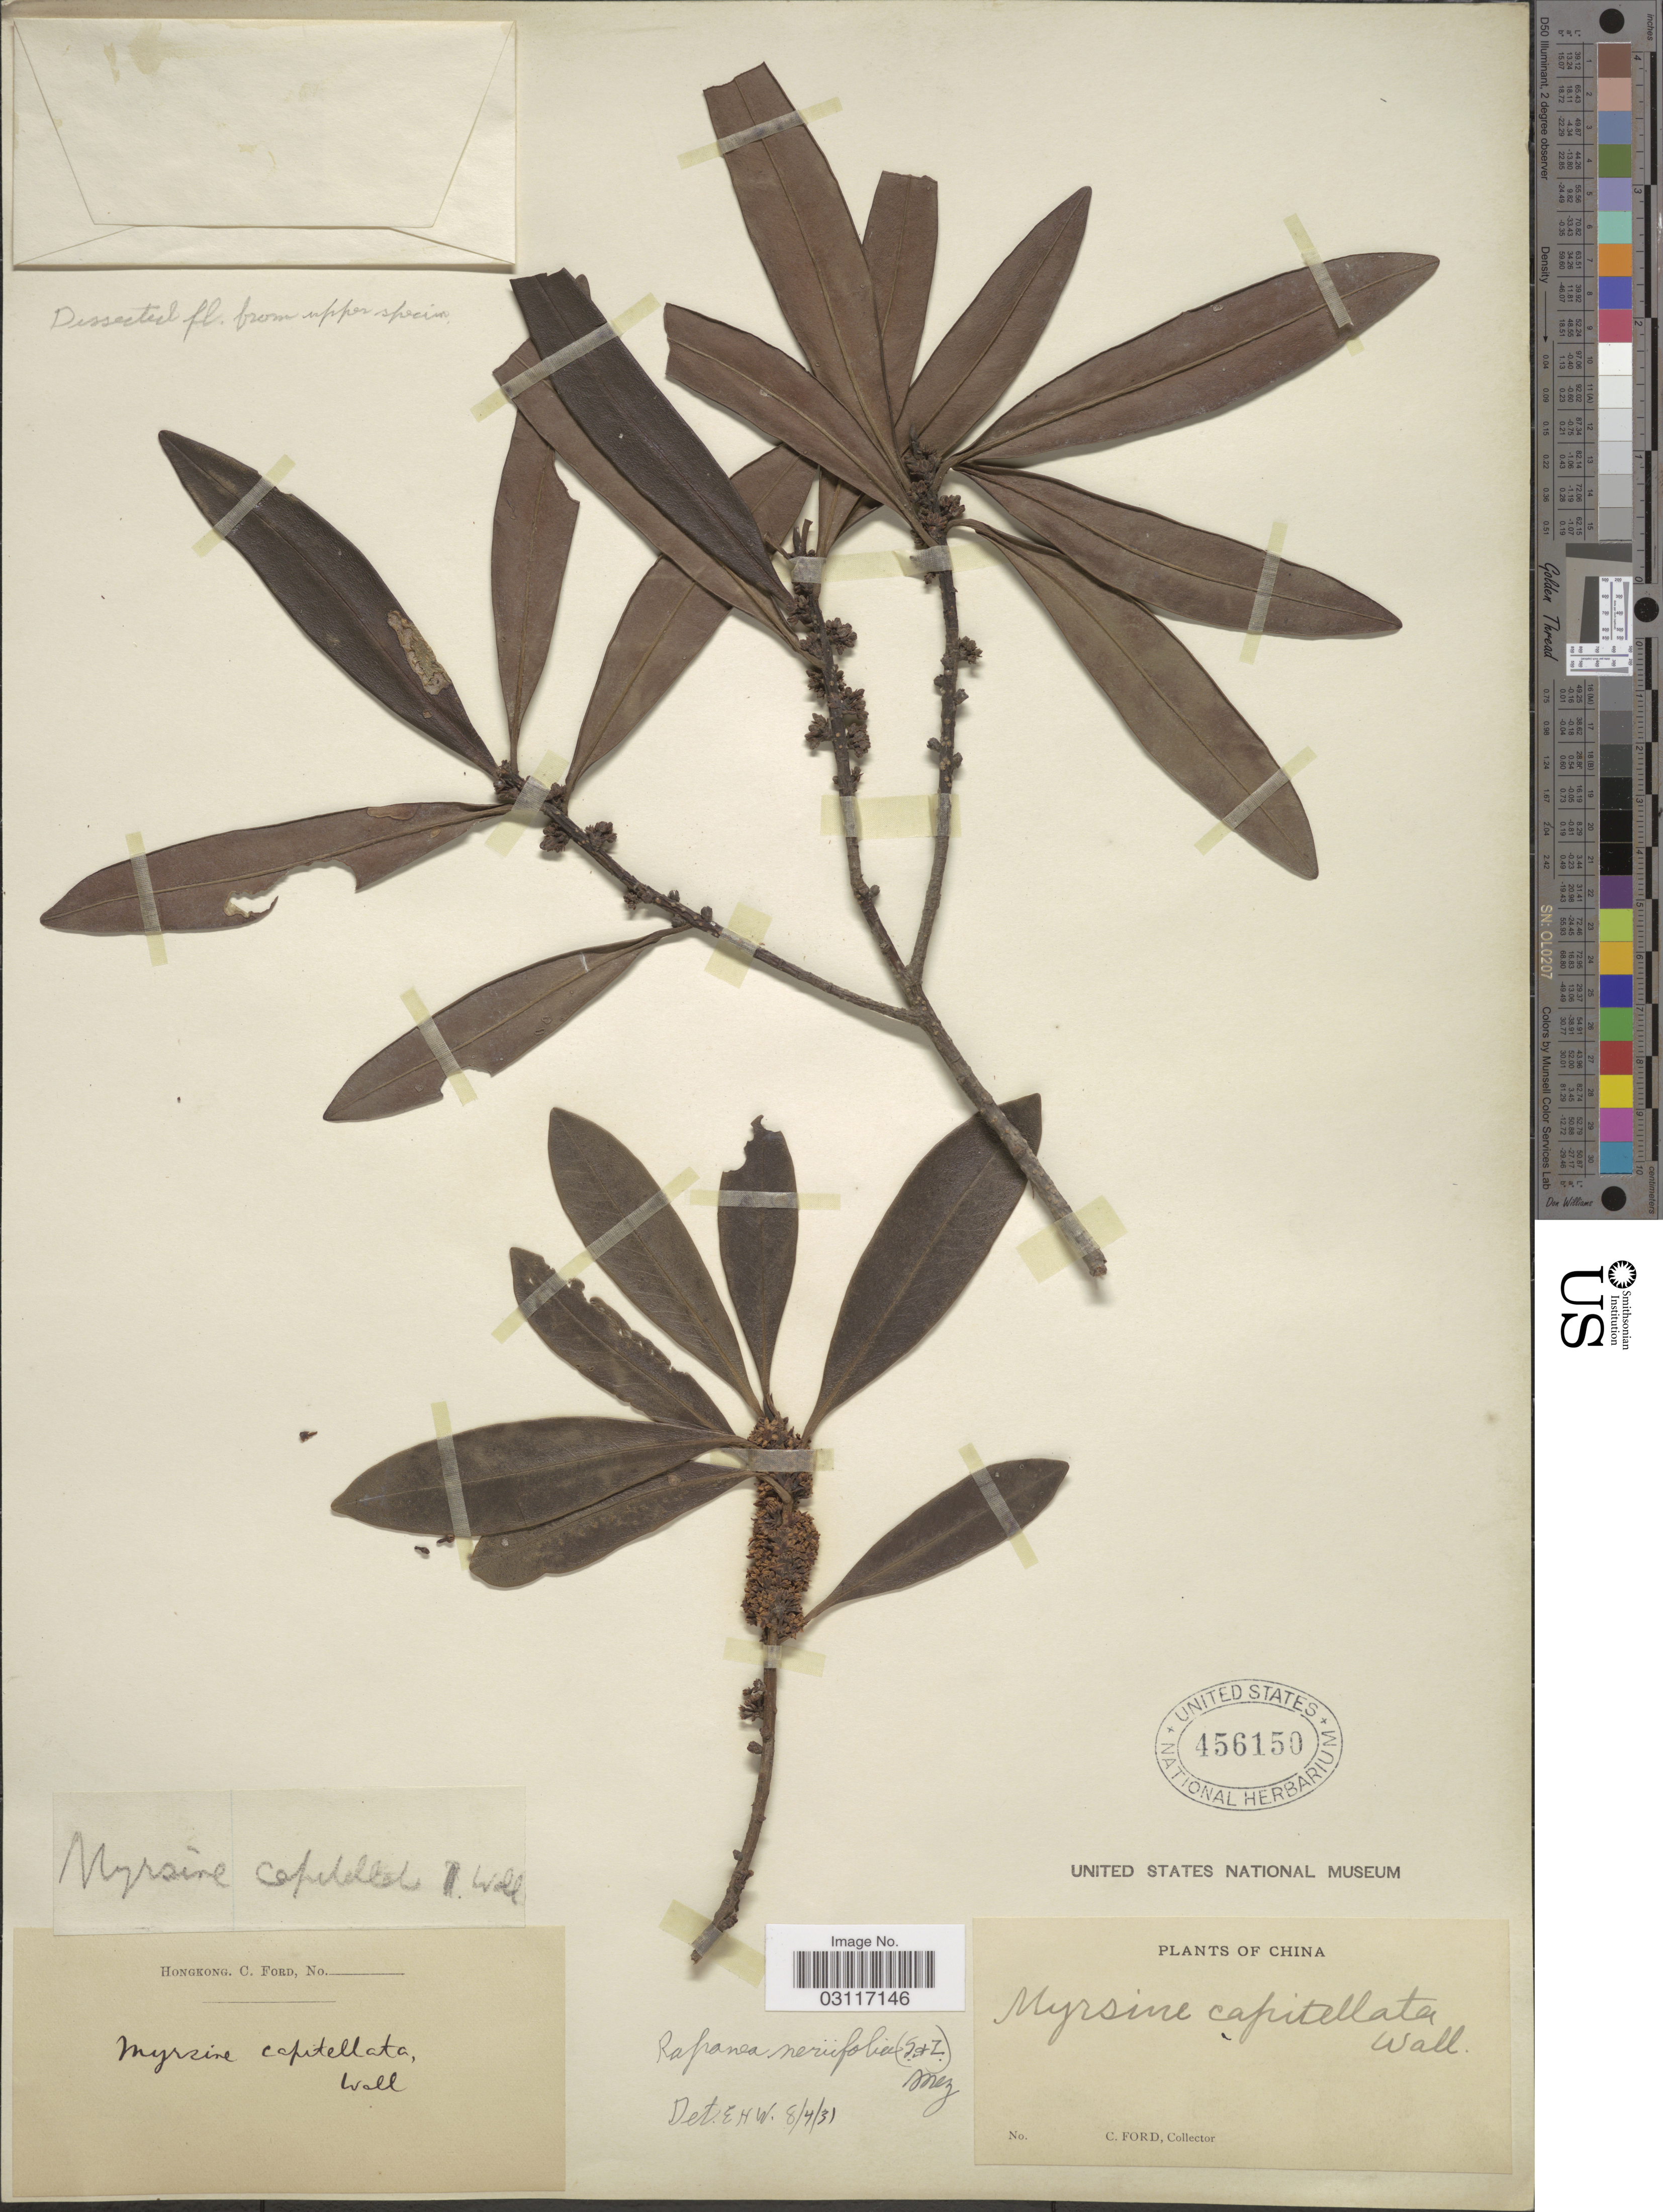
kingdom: Plantae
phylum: Tracheophyta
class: Magnoliopsida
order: Ericales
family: Primulaceae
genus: Myrsine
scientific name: Myrsine seguinii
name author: H. Lév.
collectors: C. Ford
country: China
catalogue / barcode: US 456150